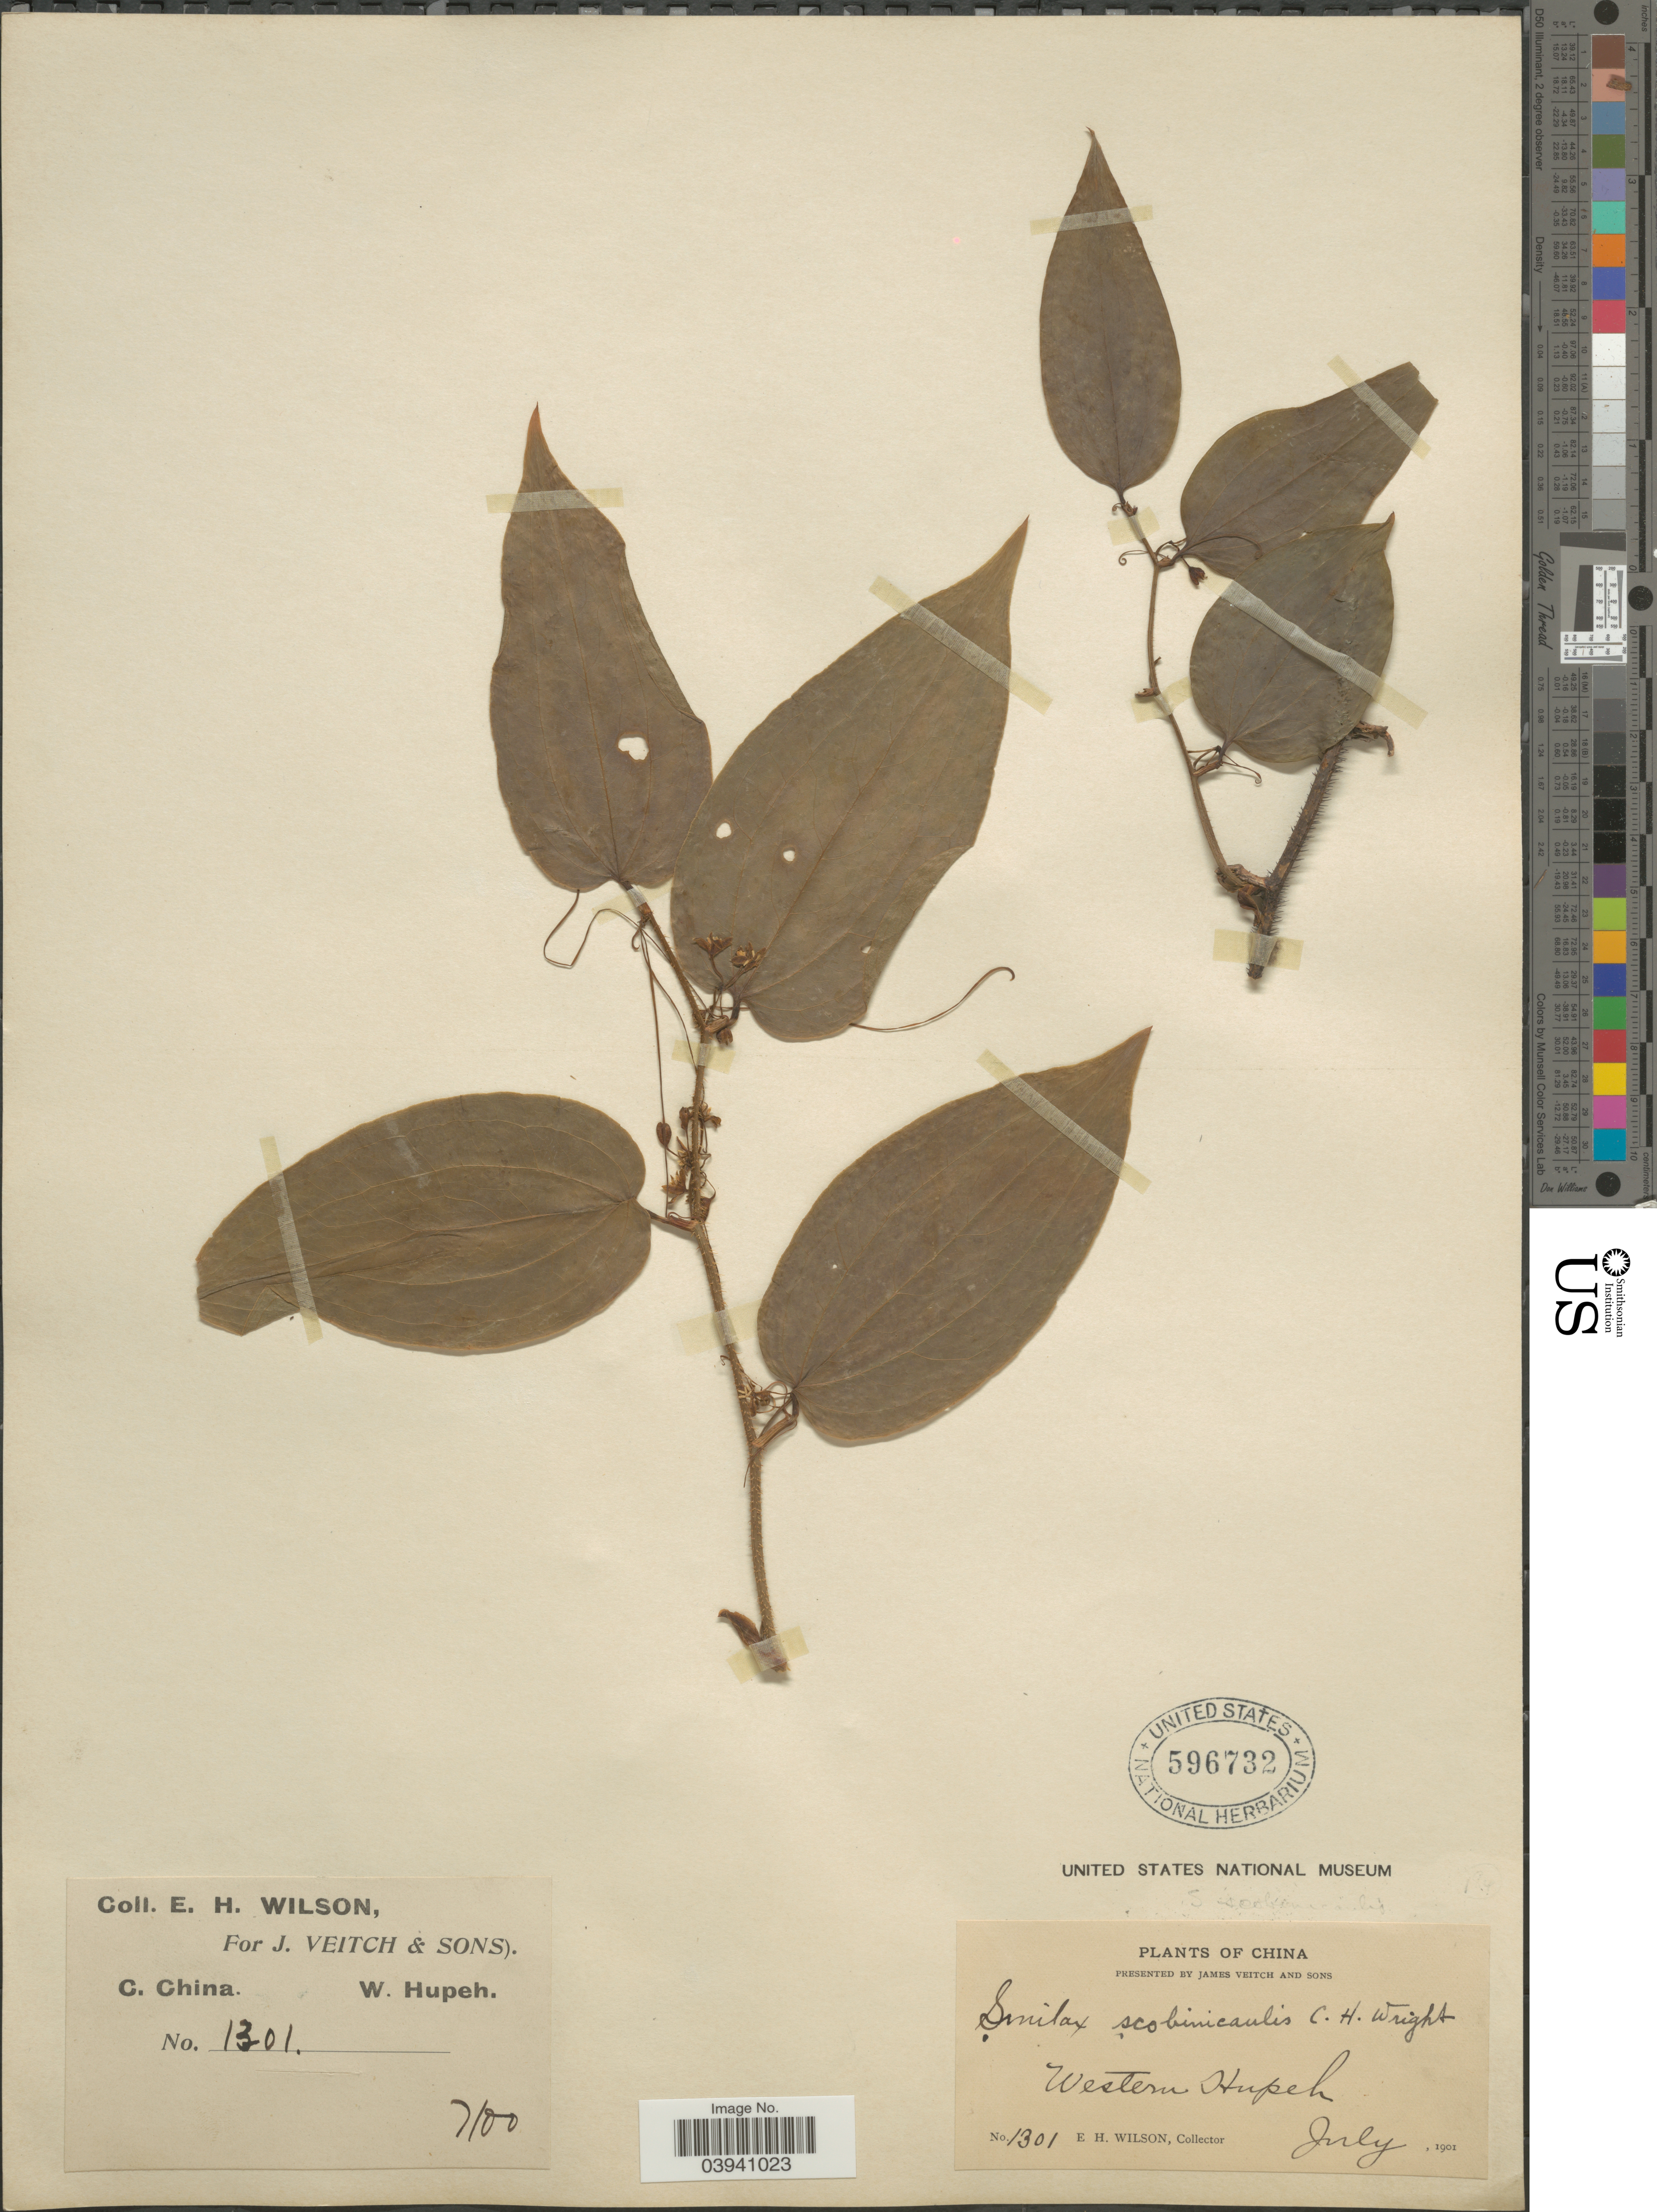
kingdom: Plantae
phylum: Tracheophyta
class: Liliopsida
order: Liliales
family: Smilacaceae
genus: Smilax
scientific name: Smilax scobinicaulis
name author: C.H. Wright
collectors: E. Wilson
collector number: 1301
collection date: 1900-07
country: China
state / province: Hubei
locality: C. China. Western Hupeh.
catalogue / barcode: US 596732